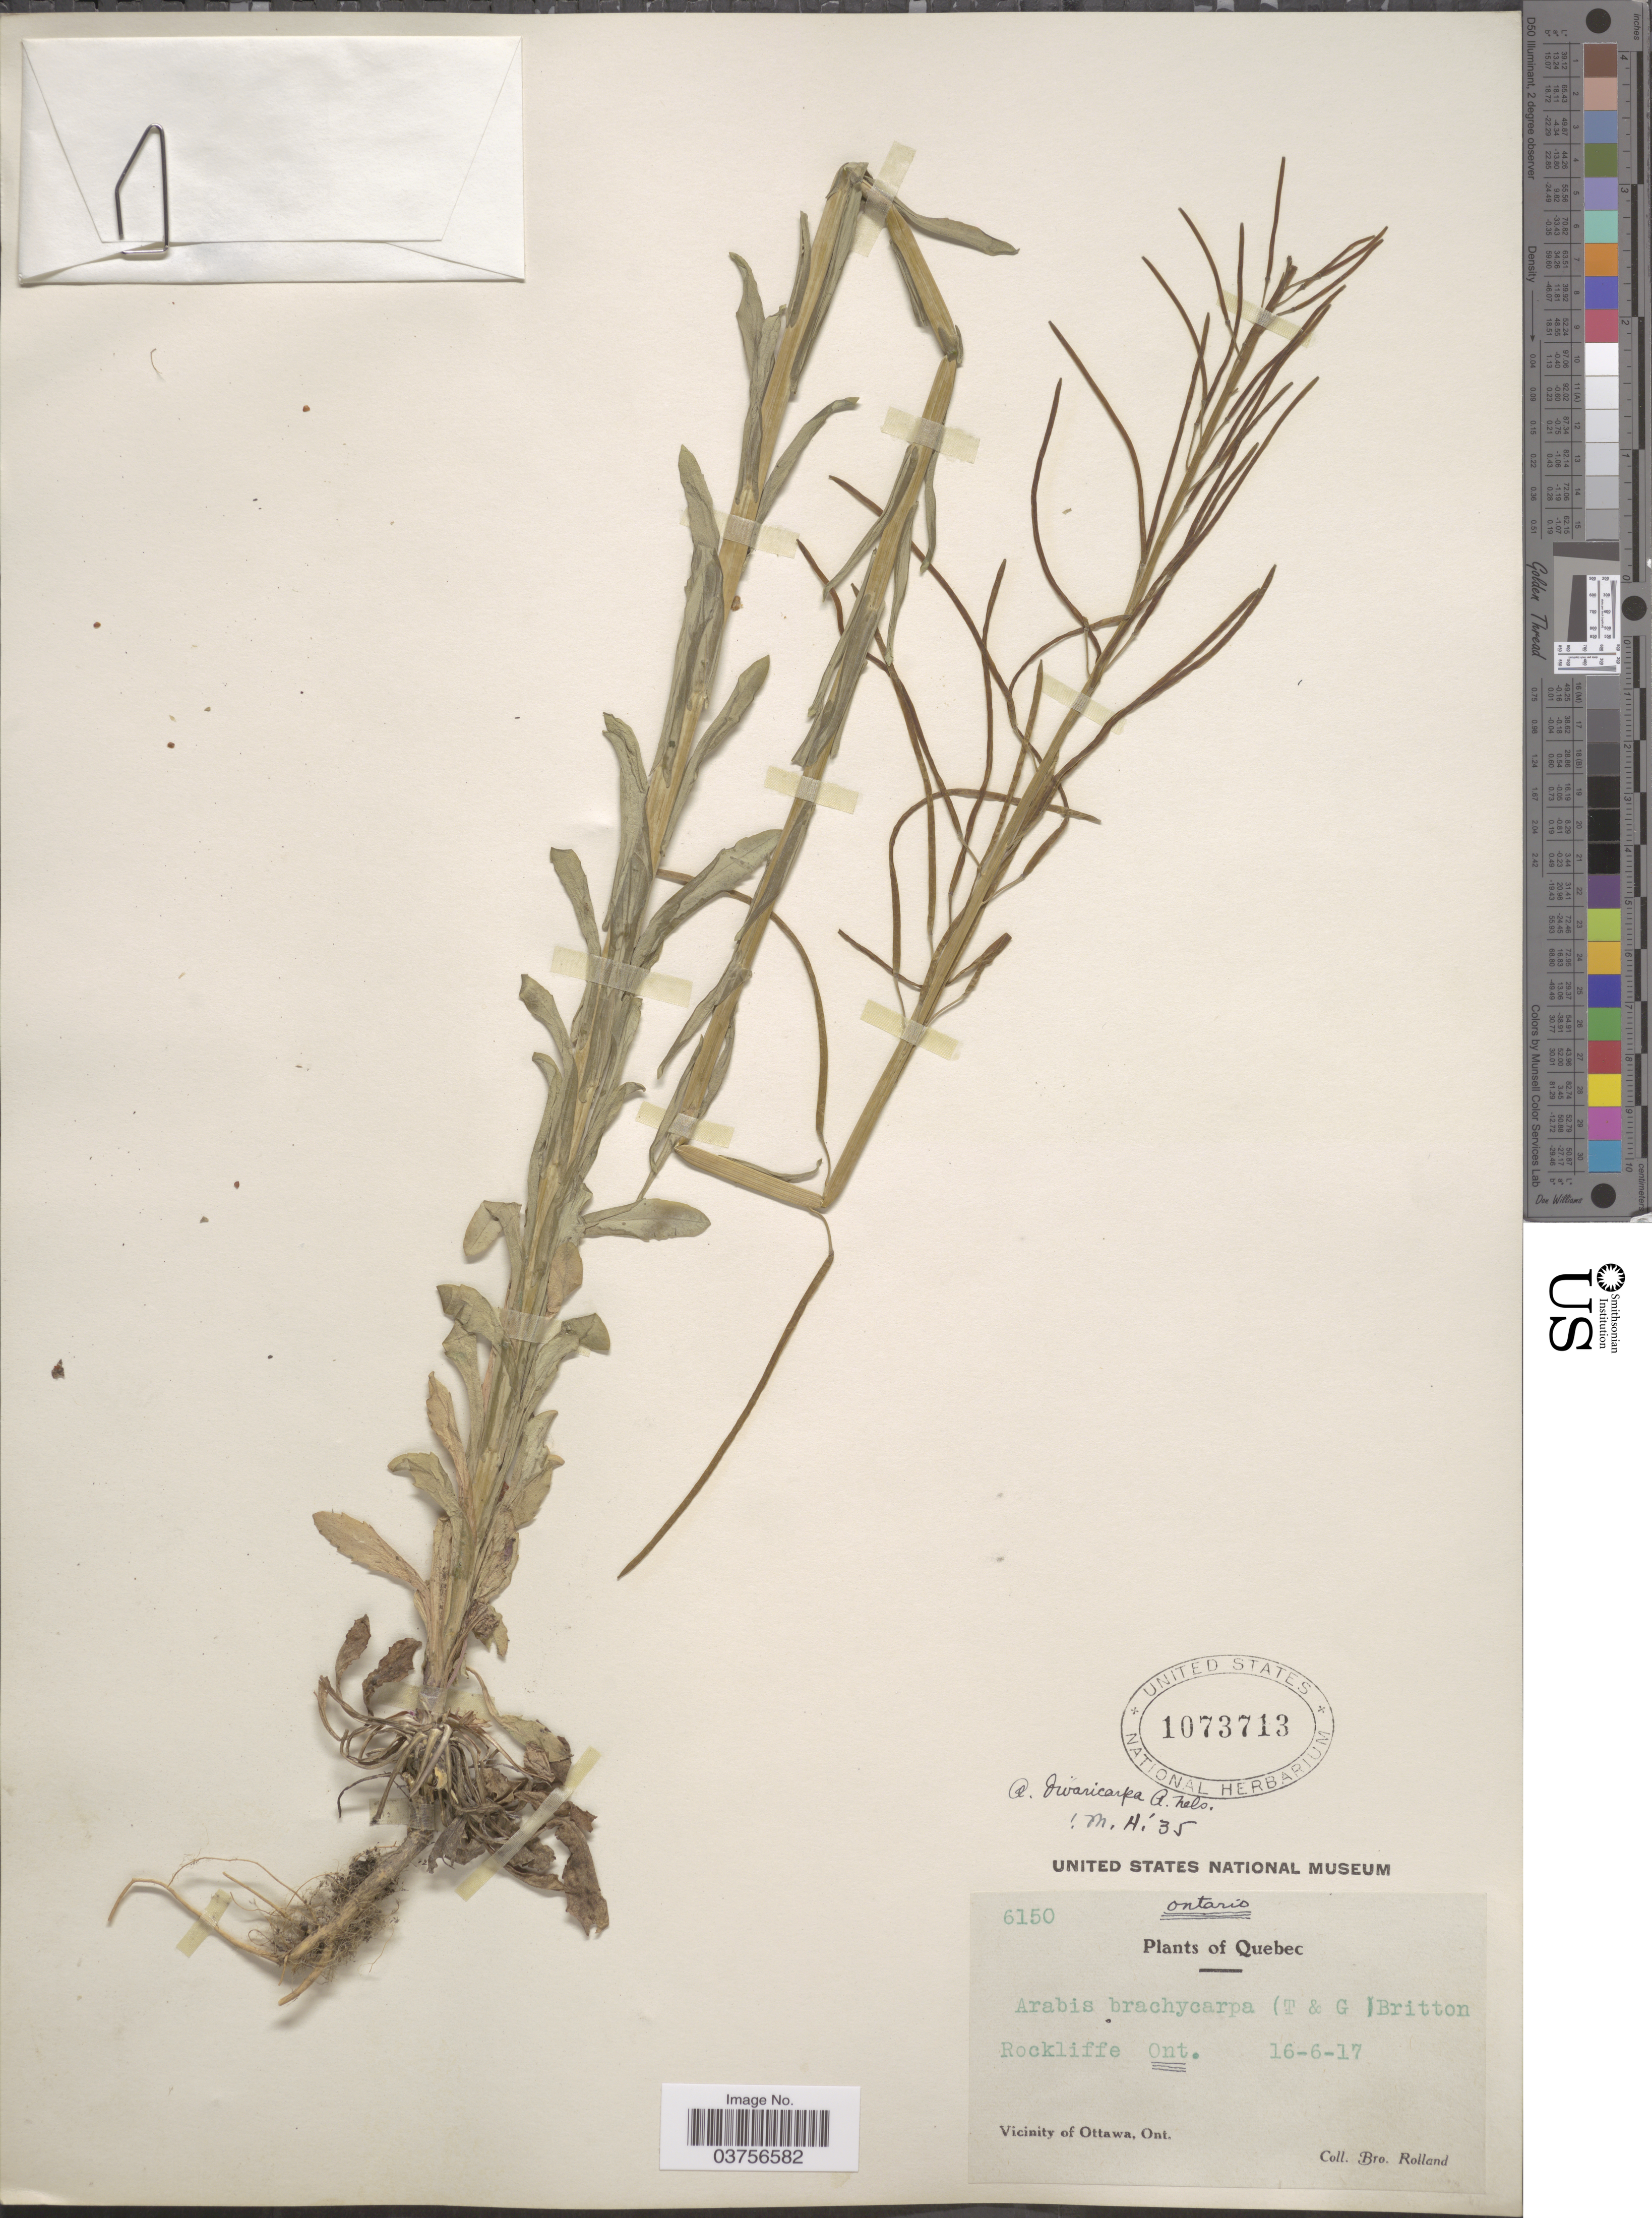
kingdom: Plantae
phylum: Tracheophyta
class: Magnoliopsida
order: Brassicales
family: Brassicaceae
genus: Arabis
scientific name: Arabis divaricarpa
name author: A. Nelson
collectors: B. Rolland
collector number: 6150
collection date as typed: Transcribed d/m/y: 16/6/17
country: Canada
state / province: Ontario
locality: Rockliffe. Vicinity of Ottawa.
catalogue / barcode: US 1073713